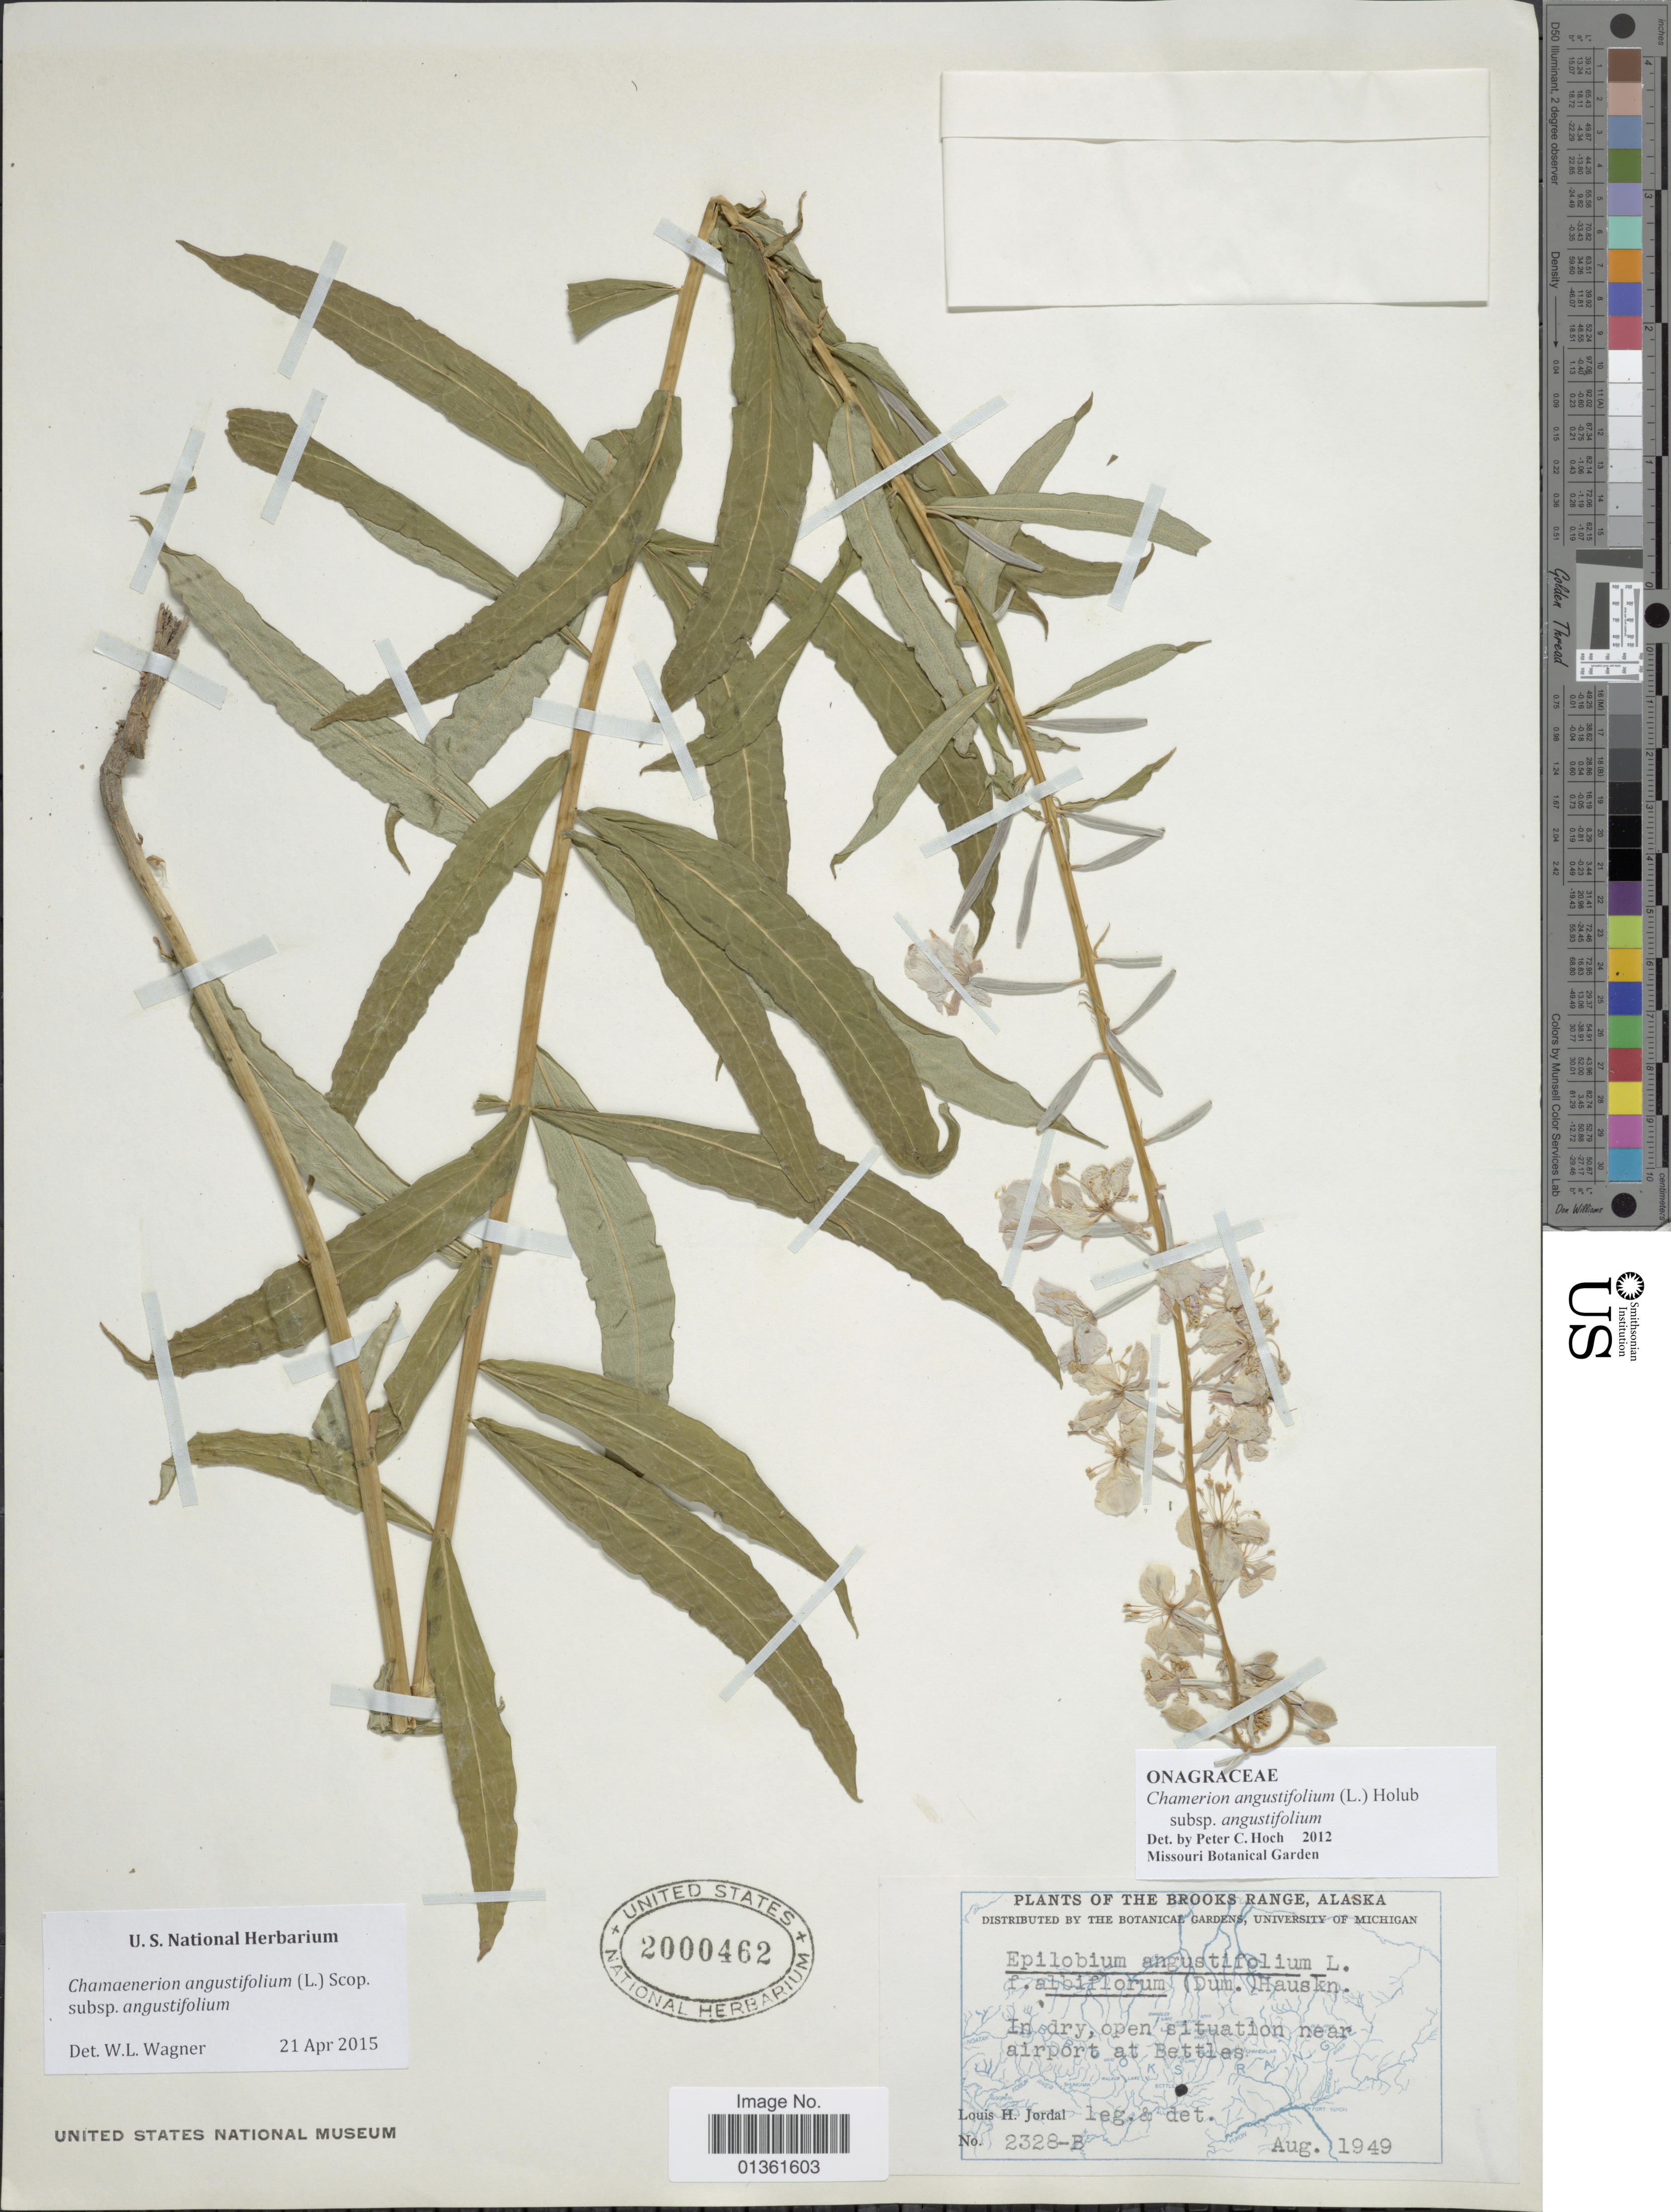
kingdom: Plantae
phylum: Tracheophyta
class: Magnoliopsida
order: Myrtales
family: Onagraceae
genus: Chamaenerion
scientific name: Chamaenerion angustifolium subsp. angustifolium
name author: (L.) Scop.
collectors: L. Jordal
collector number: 2328-B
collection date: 1949-08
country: United States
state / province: Alaska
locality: Brooks Range. In dry, open situation near airport at Bettles.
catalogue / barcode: US 2000462